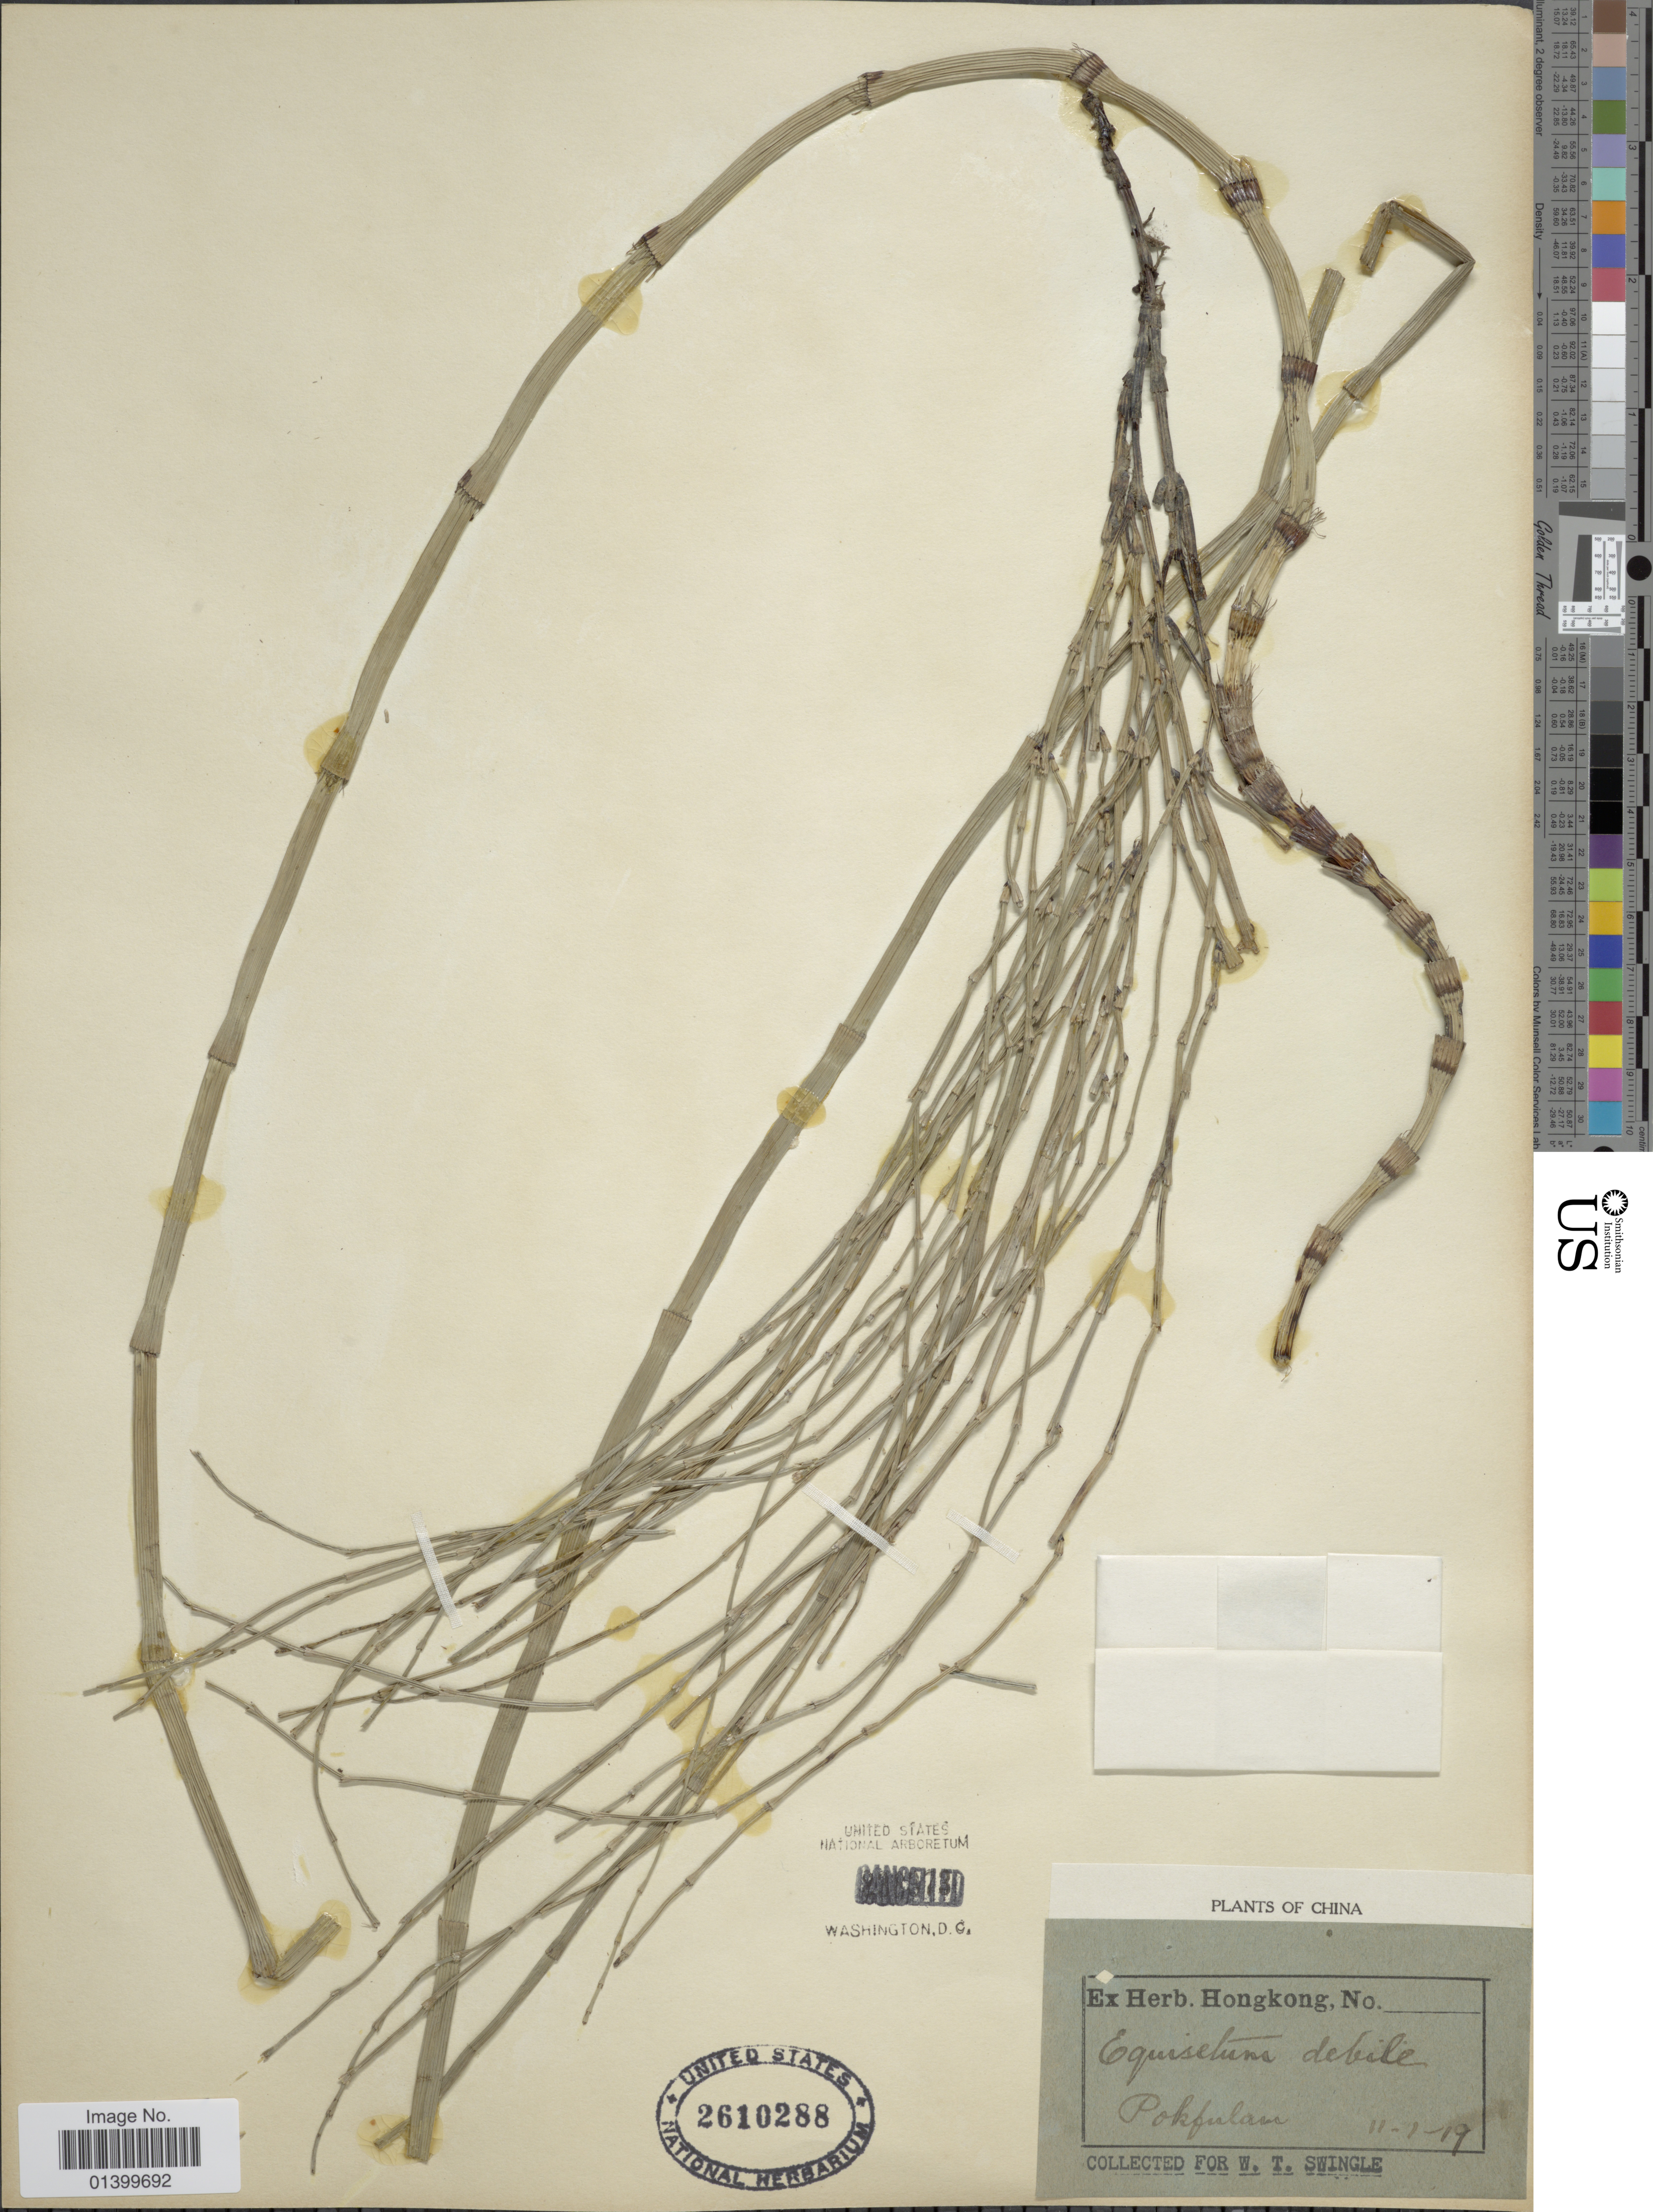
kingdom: Plantae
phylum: Tracheophyta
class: Polypodiopsida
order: Equisetales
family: Equisetaceae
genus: Equisetum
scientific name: Equisetum ramosissimum subsp. debile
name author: (Roxb. ex Vaucher) Hauke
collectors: W. T. Swingle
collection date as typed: Transcribed d/m/y: 11/1/19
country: China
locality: Pokfulam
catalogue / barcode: US 2610288